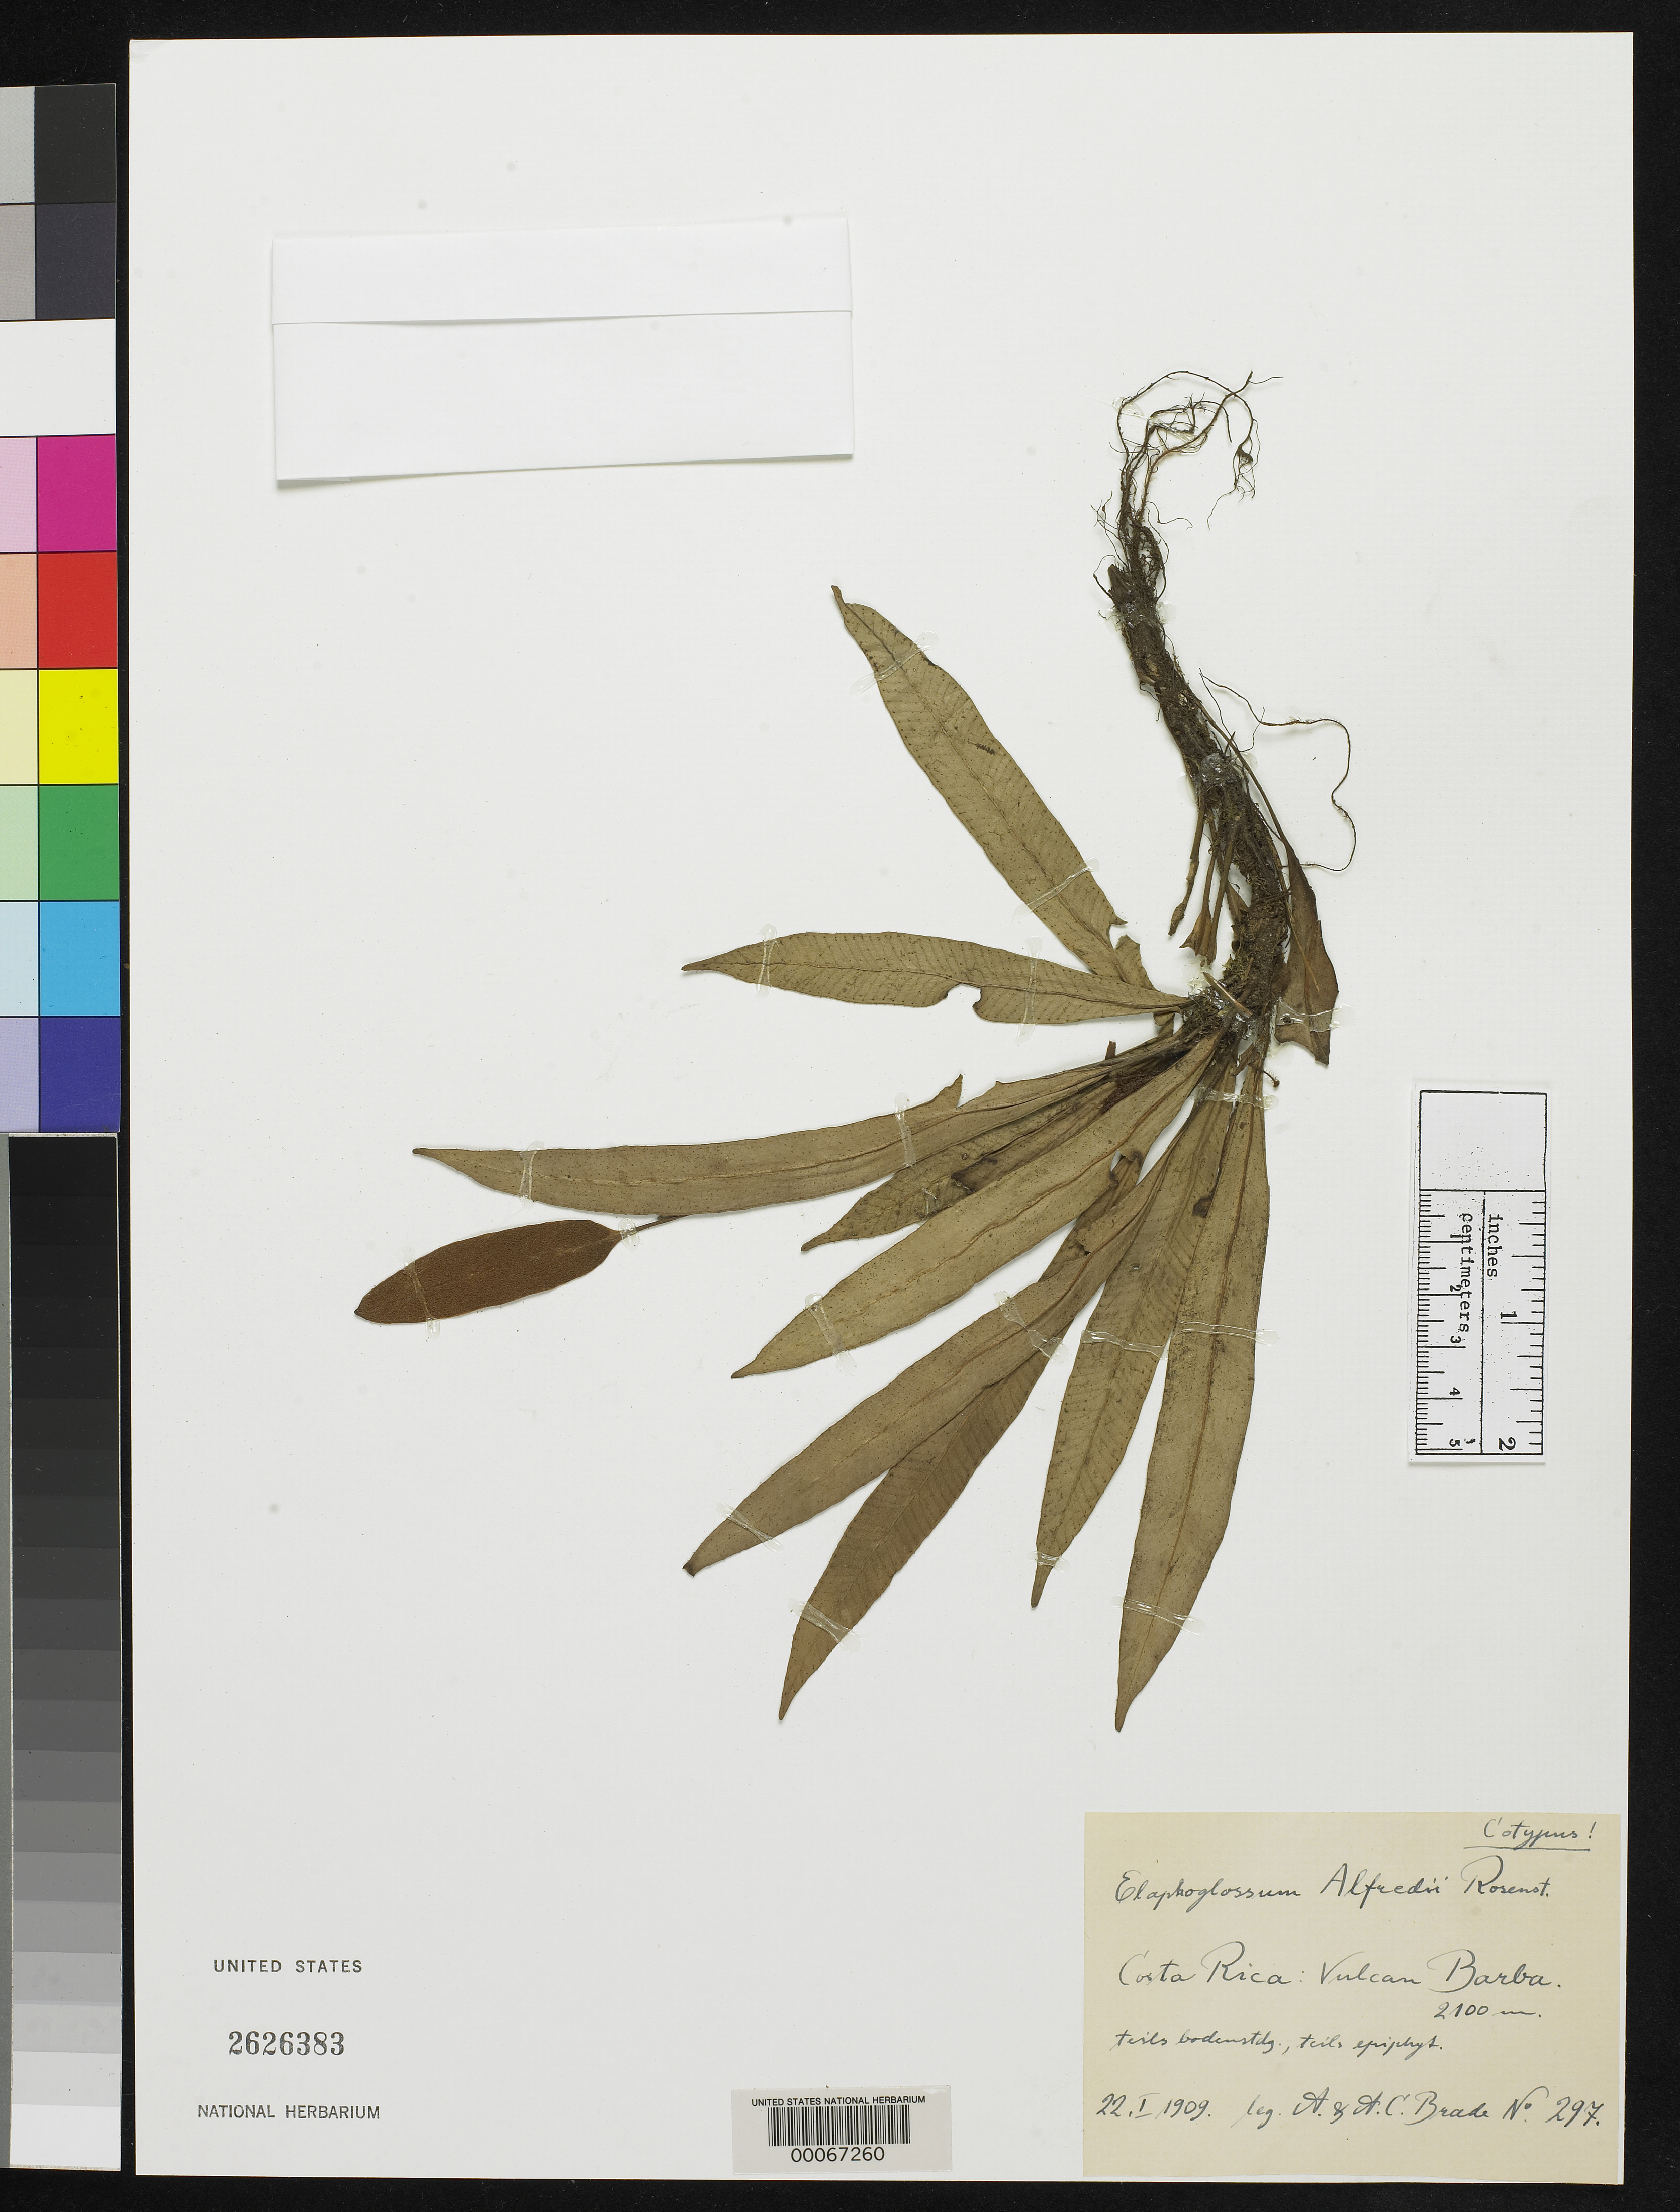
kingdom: Plantae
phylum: Tracheophyta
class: Polypodiopsida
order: Polypodiales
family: Dryopteridaceae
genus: Elaphoglossum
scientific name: Elaphoglossum alfredii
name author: Rosenst.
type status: Isotype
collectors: A. C. Brade & A. Brade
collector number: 297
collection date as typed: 22 Jan 1909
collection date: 1909-01-22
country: Costa Rica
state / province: Heredia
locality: Volcan Barba.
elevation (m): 2100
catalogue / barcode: US 2626383